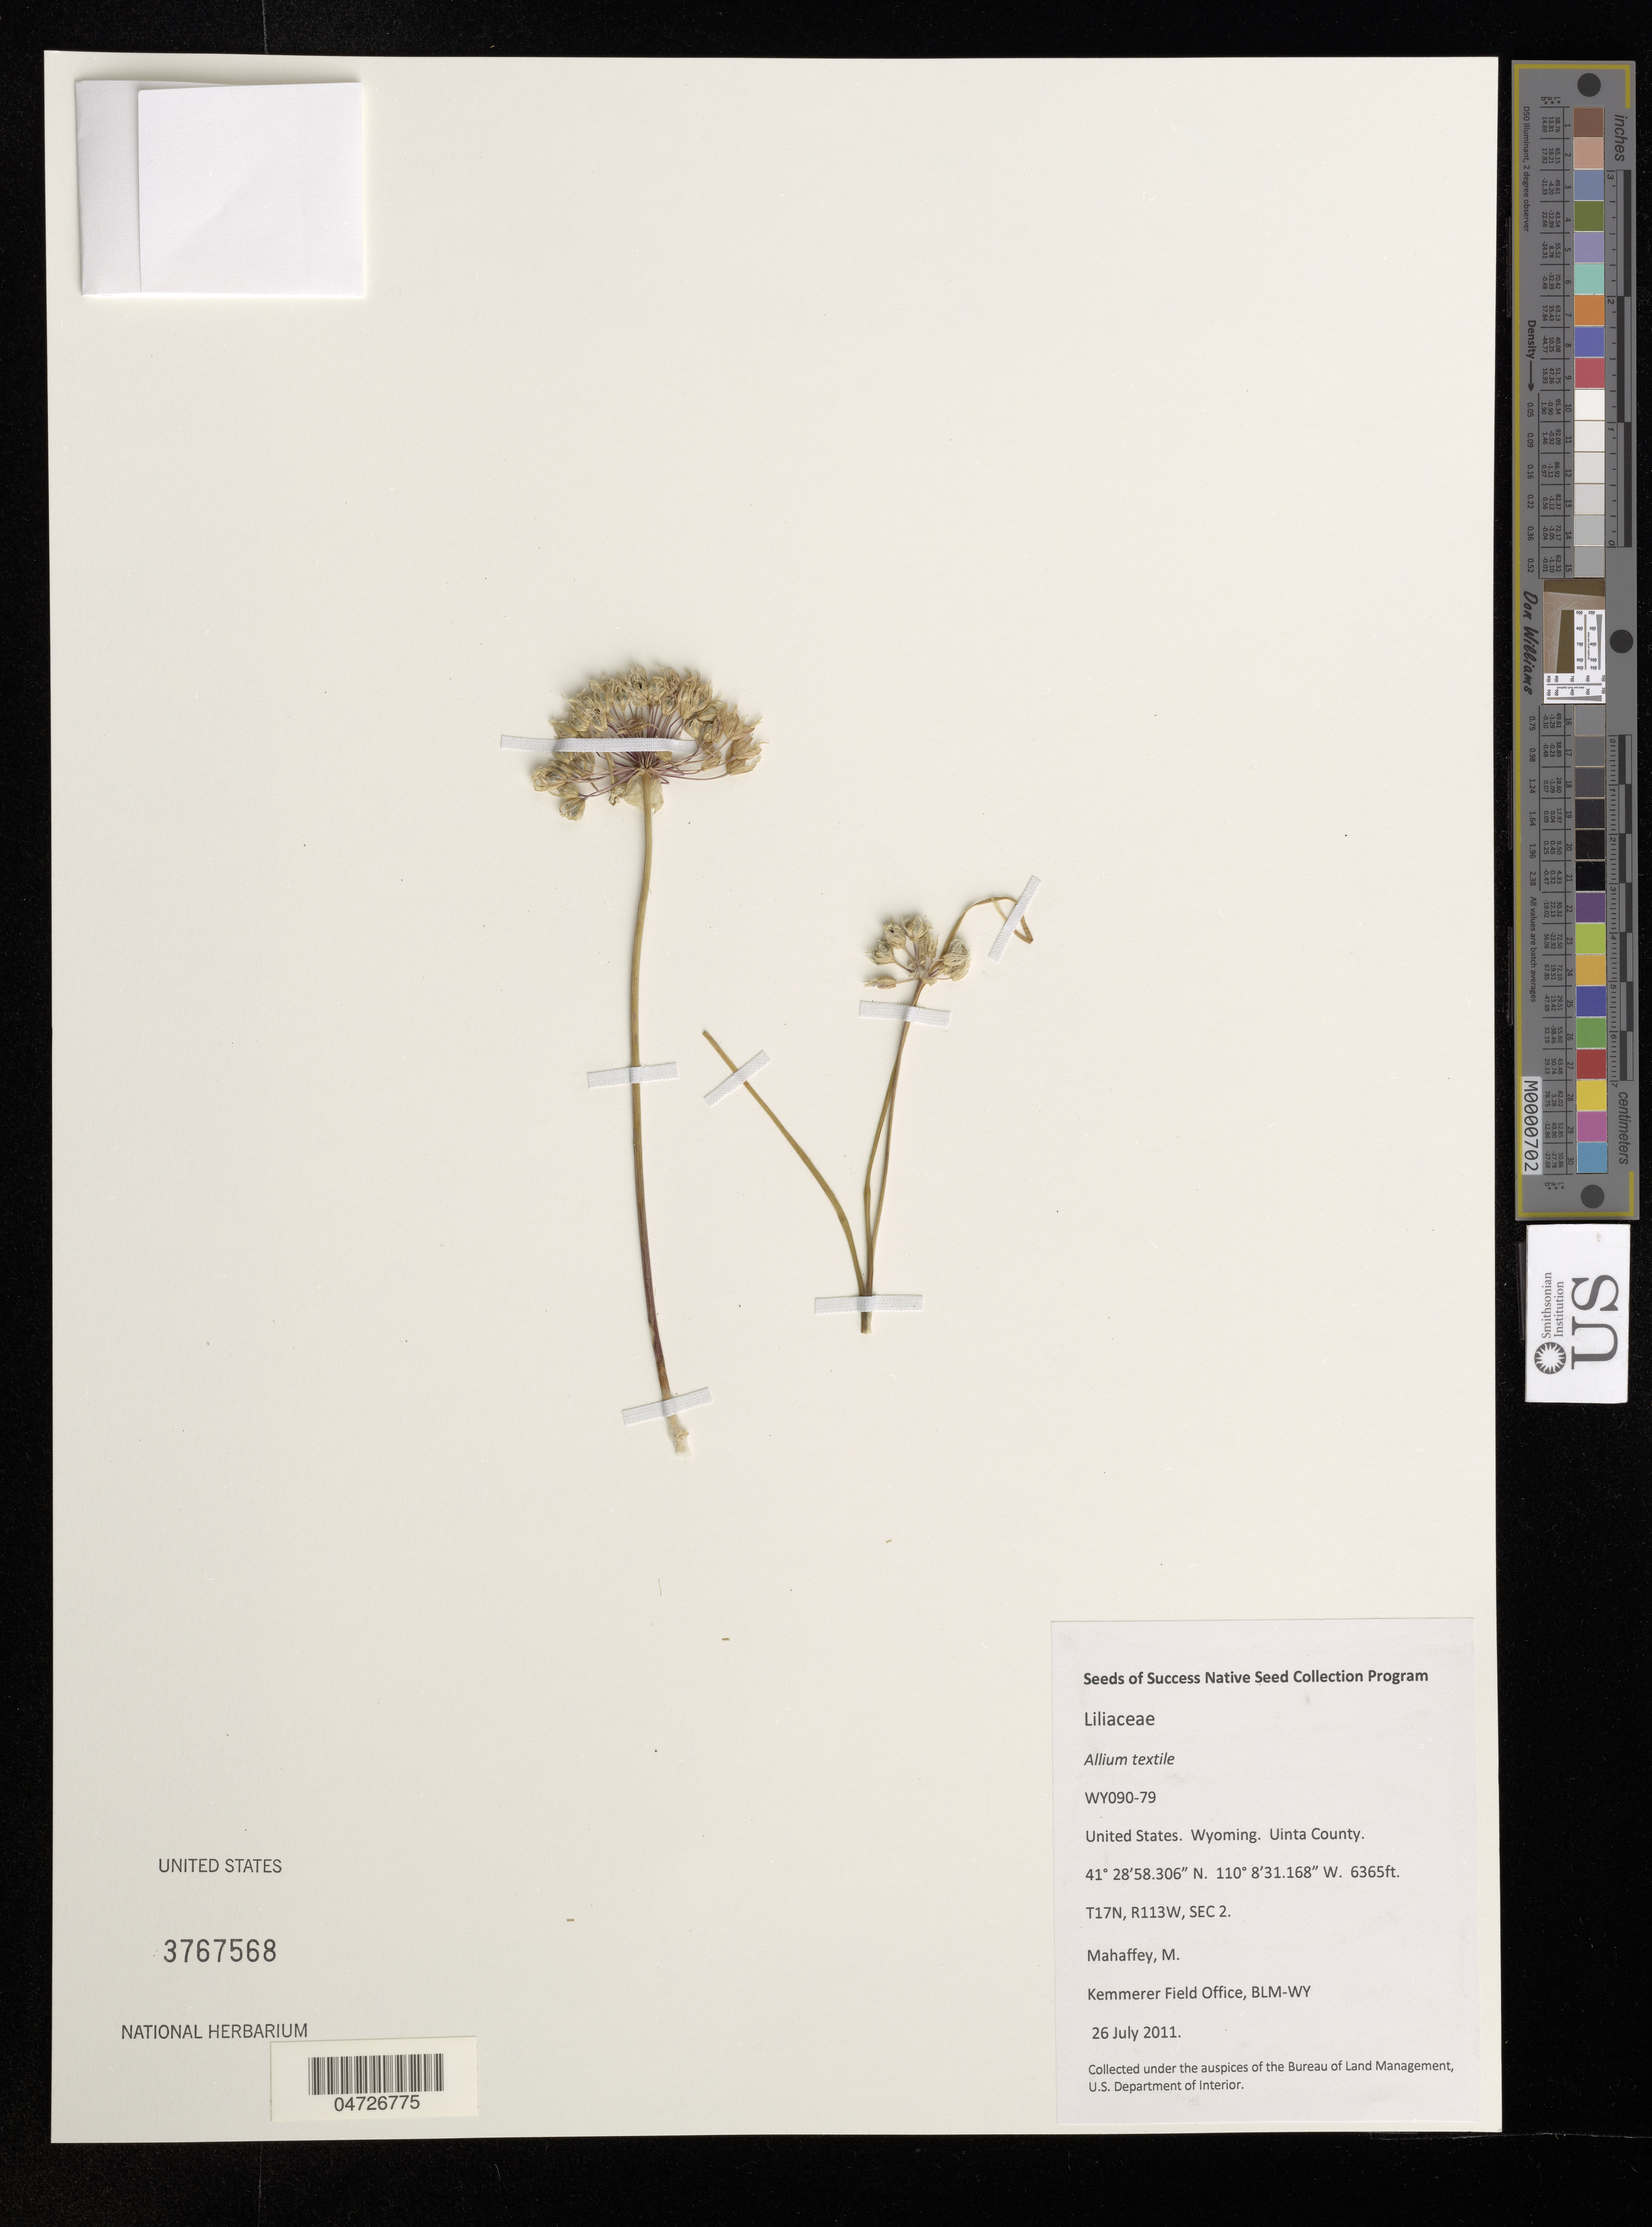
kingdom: Plantae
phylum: Tracheophyta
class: Liliopsida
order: Asparagales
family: Amaryllidaceae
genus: Allium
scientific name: Allium textile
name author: A. Nelson & J.F. Macbr.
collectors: M. Mahaffey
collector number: WY090-79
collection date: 2011-07-26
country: United States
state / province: Wyoming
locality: Uinta County. T17N, R113W, SEC 2.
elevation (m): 1940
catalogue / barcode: US 3767568